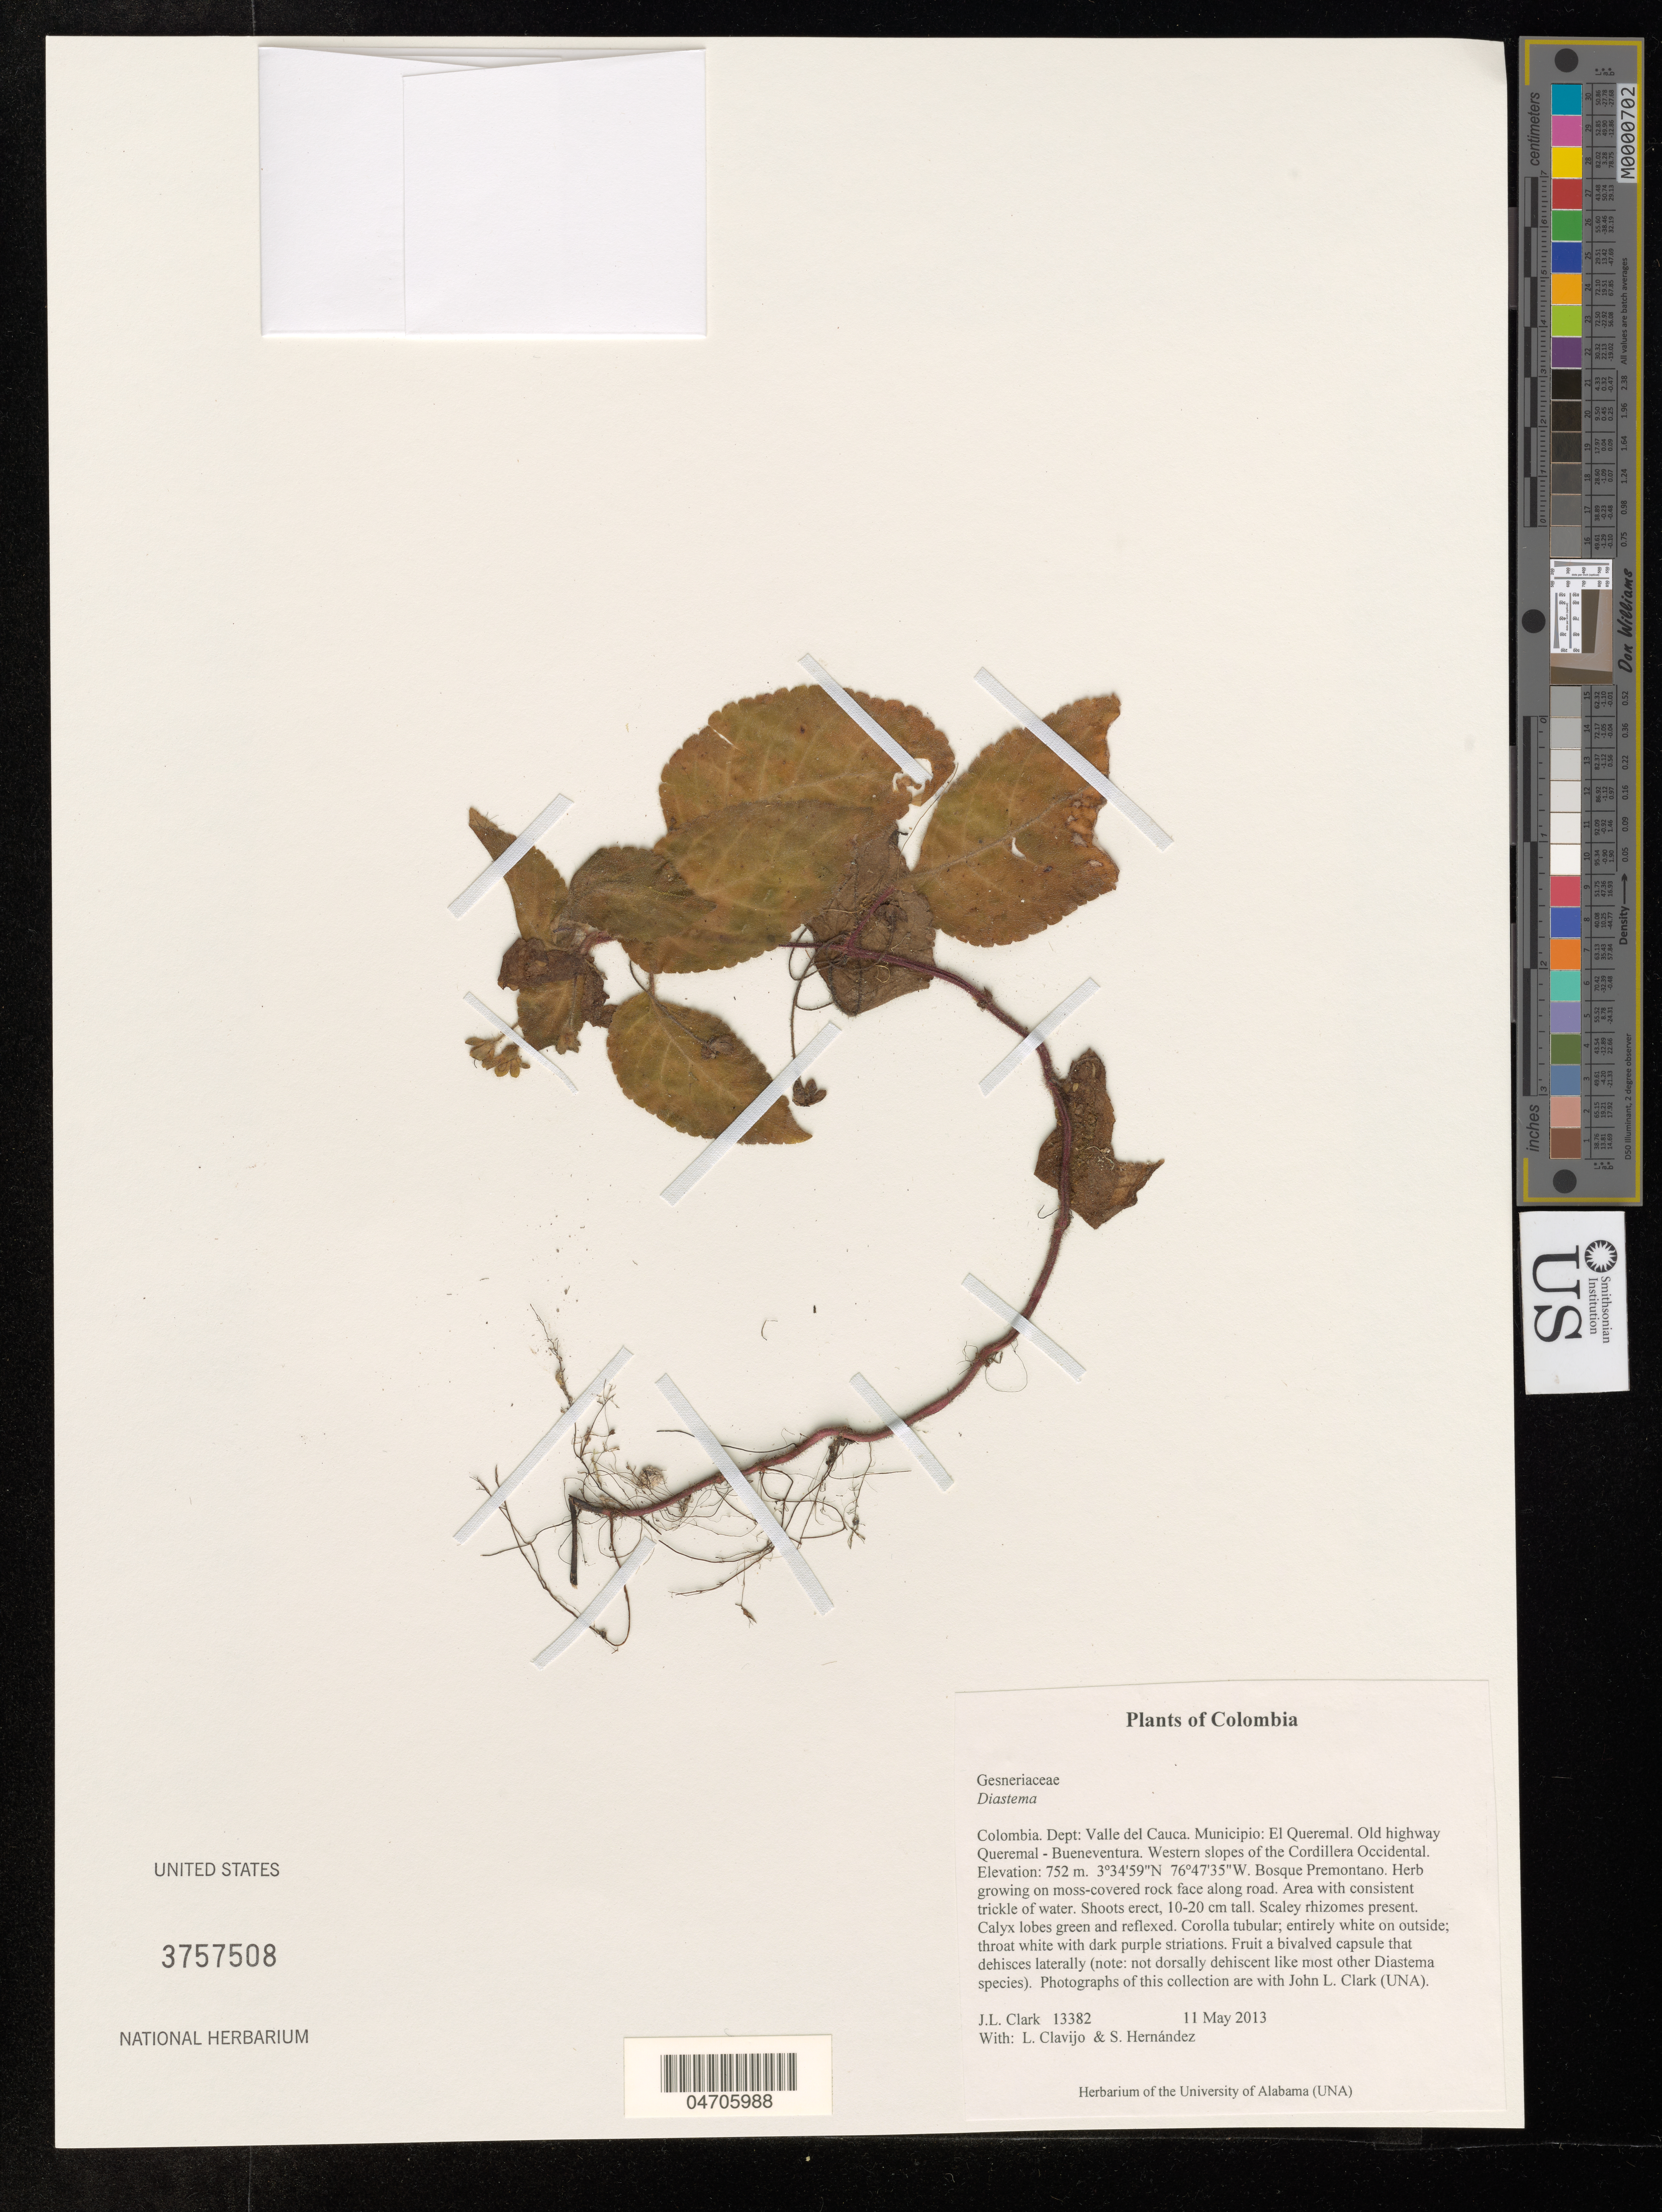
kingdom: Plantae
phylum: Tracheophyta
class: Magnoliopsida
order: Lamiales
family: Gesneriaceae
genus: Diastema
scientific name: Diastema sp.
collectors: J. L. Clark, L. Clavijo & S. Hernández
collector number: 13382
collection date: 2013-05-11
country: Colombia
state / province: Valle del Cauca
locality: Dept: Valle del Cauca. Municipio: El Queremal. Old highway Queremal - Buenaventura. Western slopes of the Cordillera Occidental.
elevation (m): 752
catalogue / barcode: US 3757508